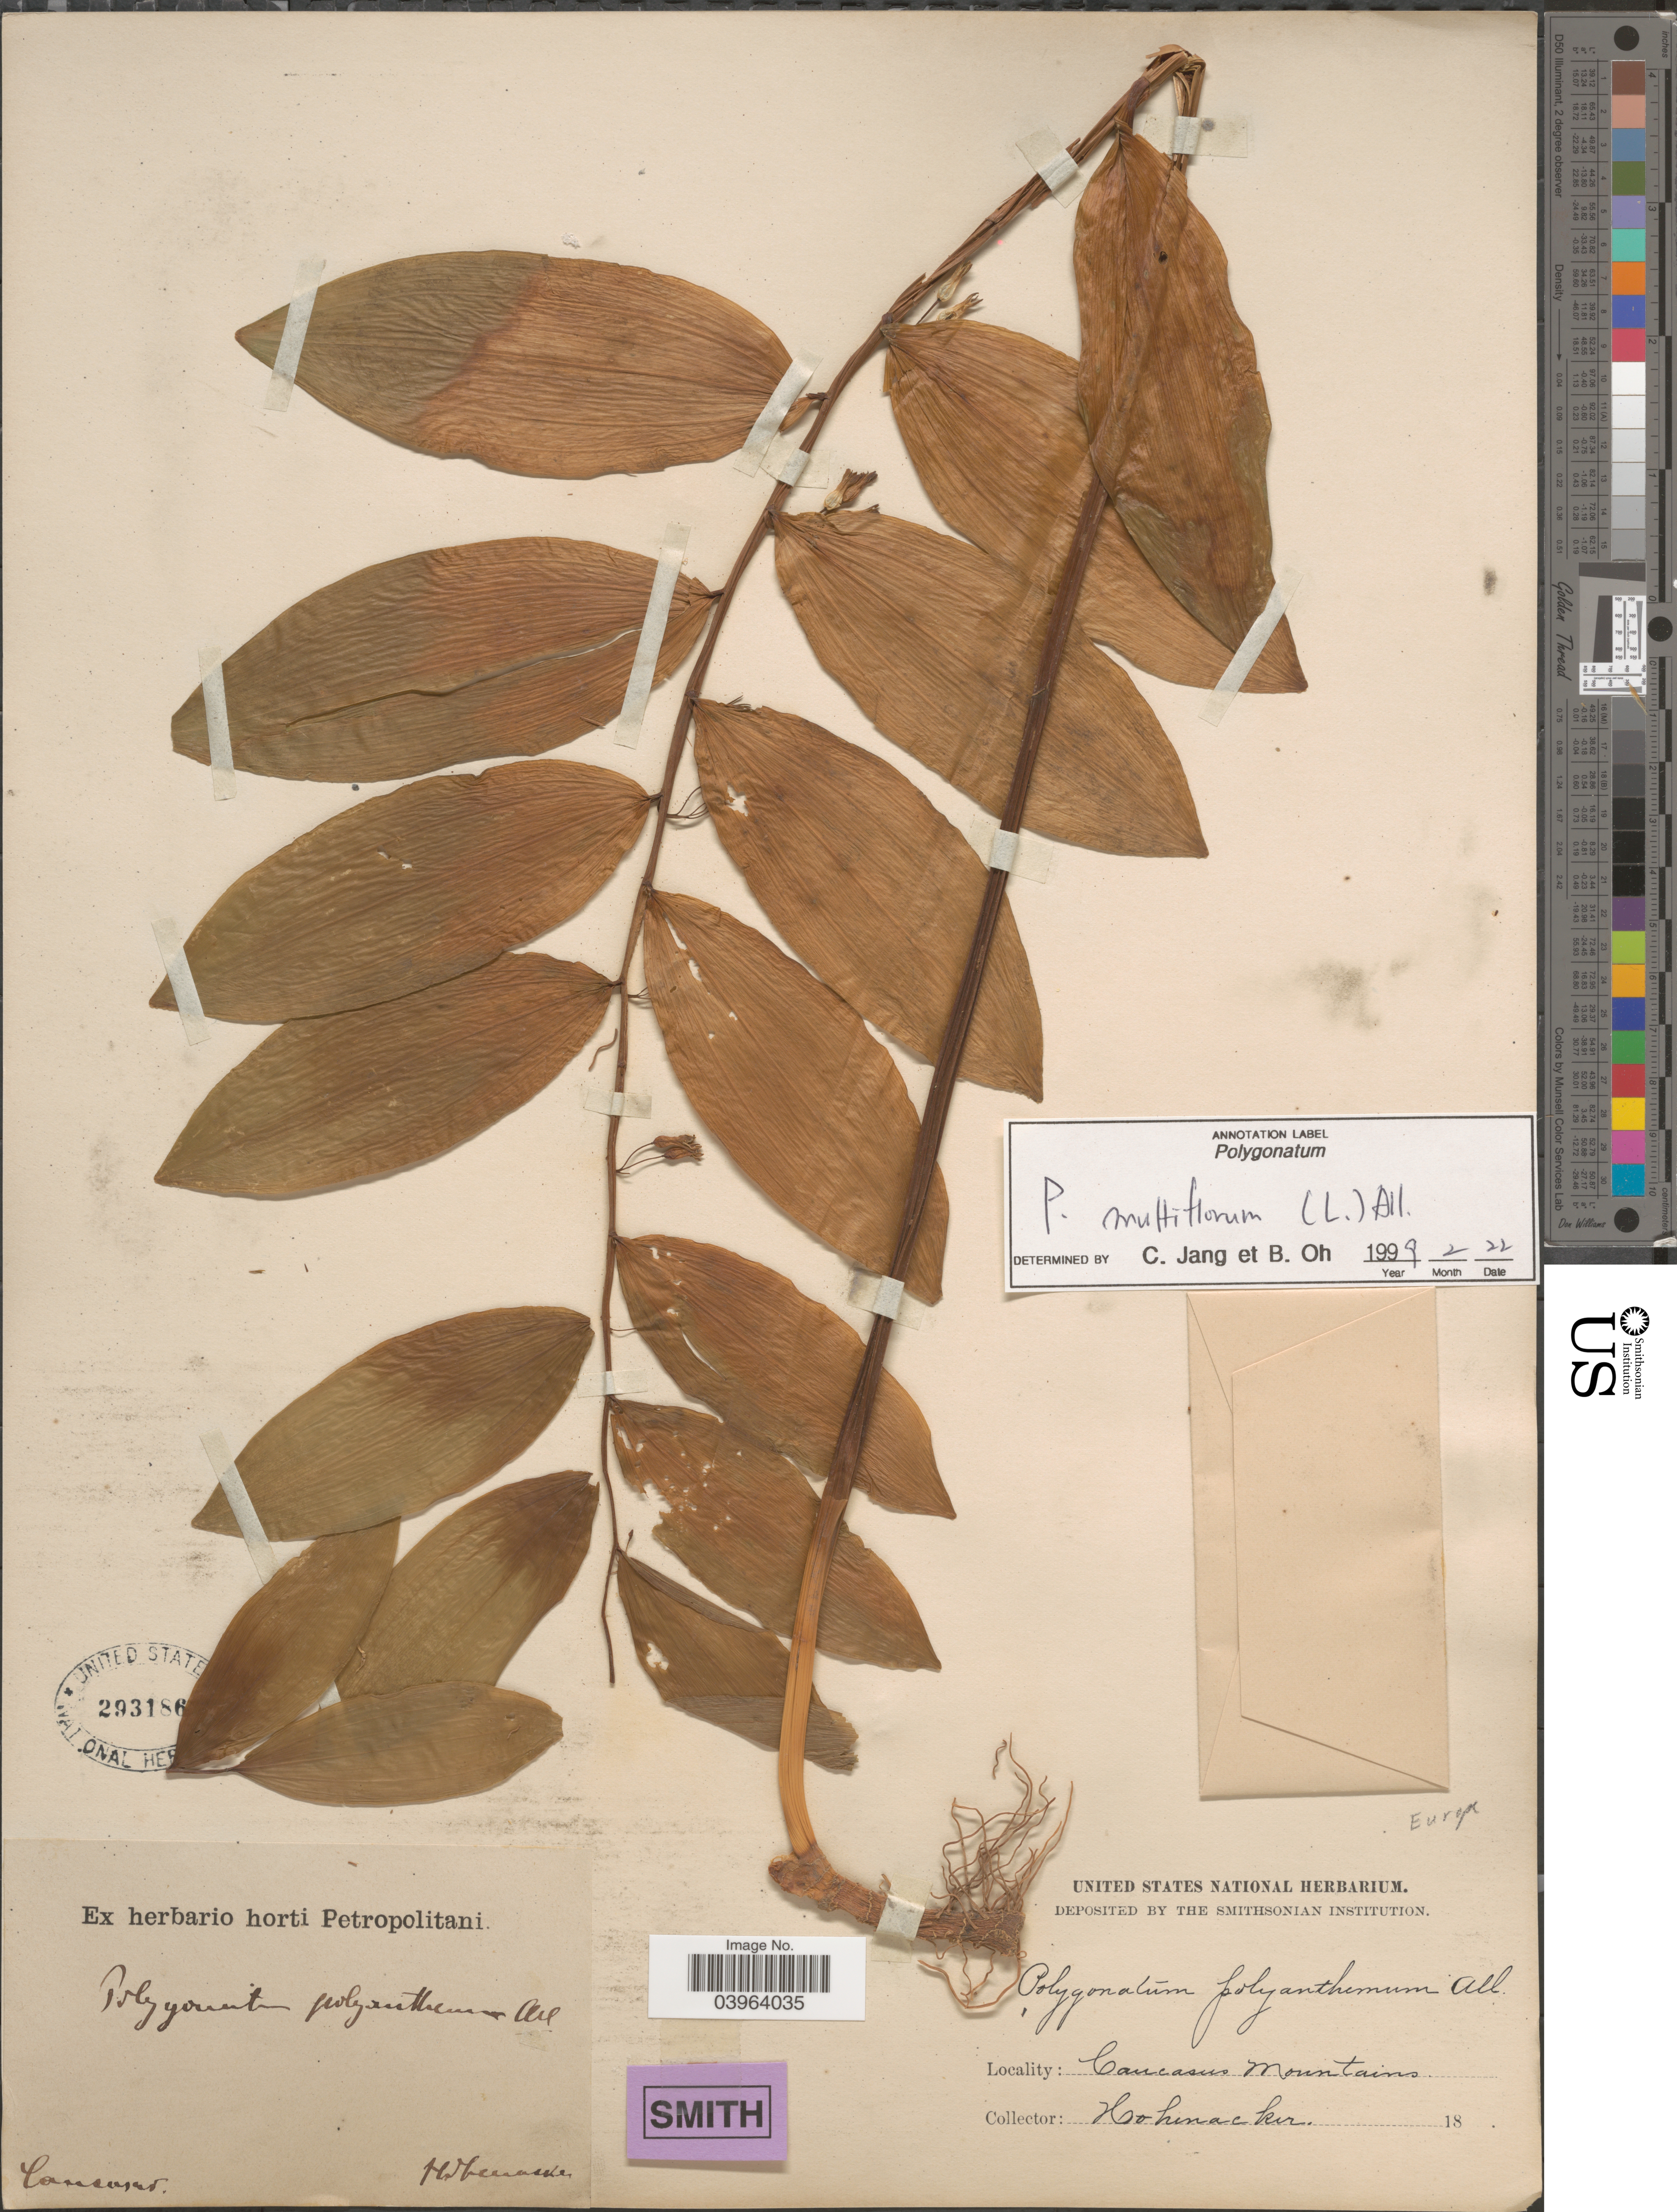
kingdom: Plantae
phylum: Tracheophyta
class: Liliopsida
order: Asparagales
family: Asparagaceae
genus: Polygonatum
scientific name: Polygonatum multiflorum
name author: (L.) All.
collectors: Hohenacker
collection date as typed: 18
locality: Caucasus. Caucasus Mountains.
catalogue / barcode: US 293186